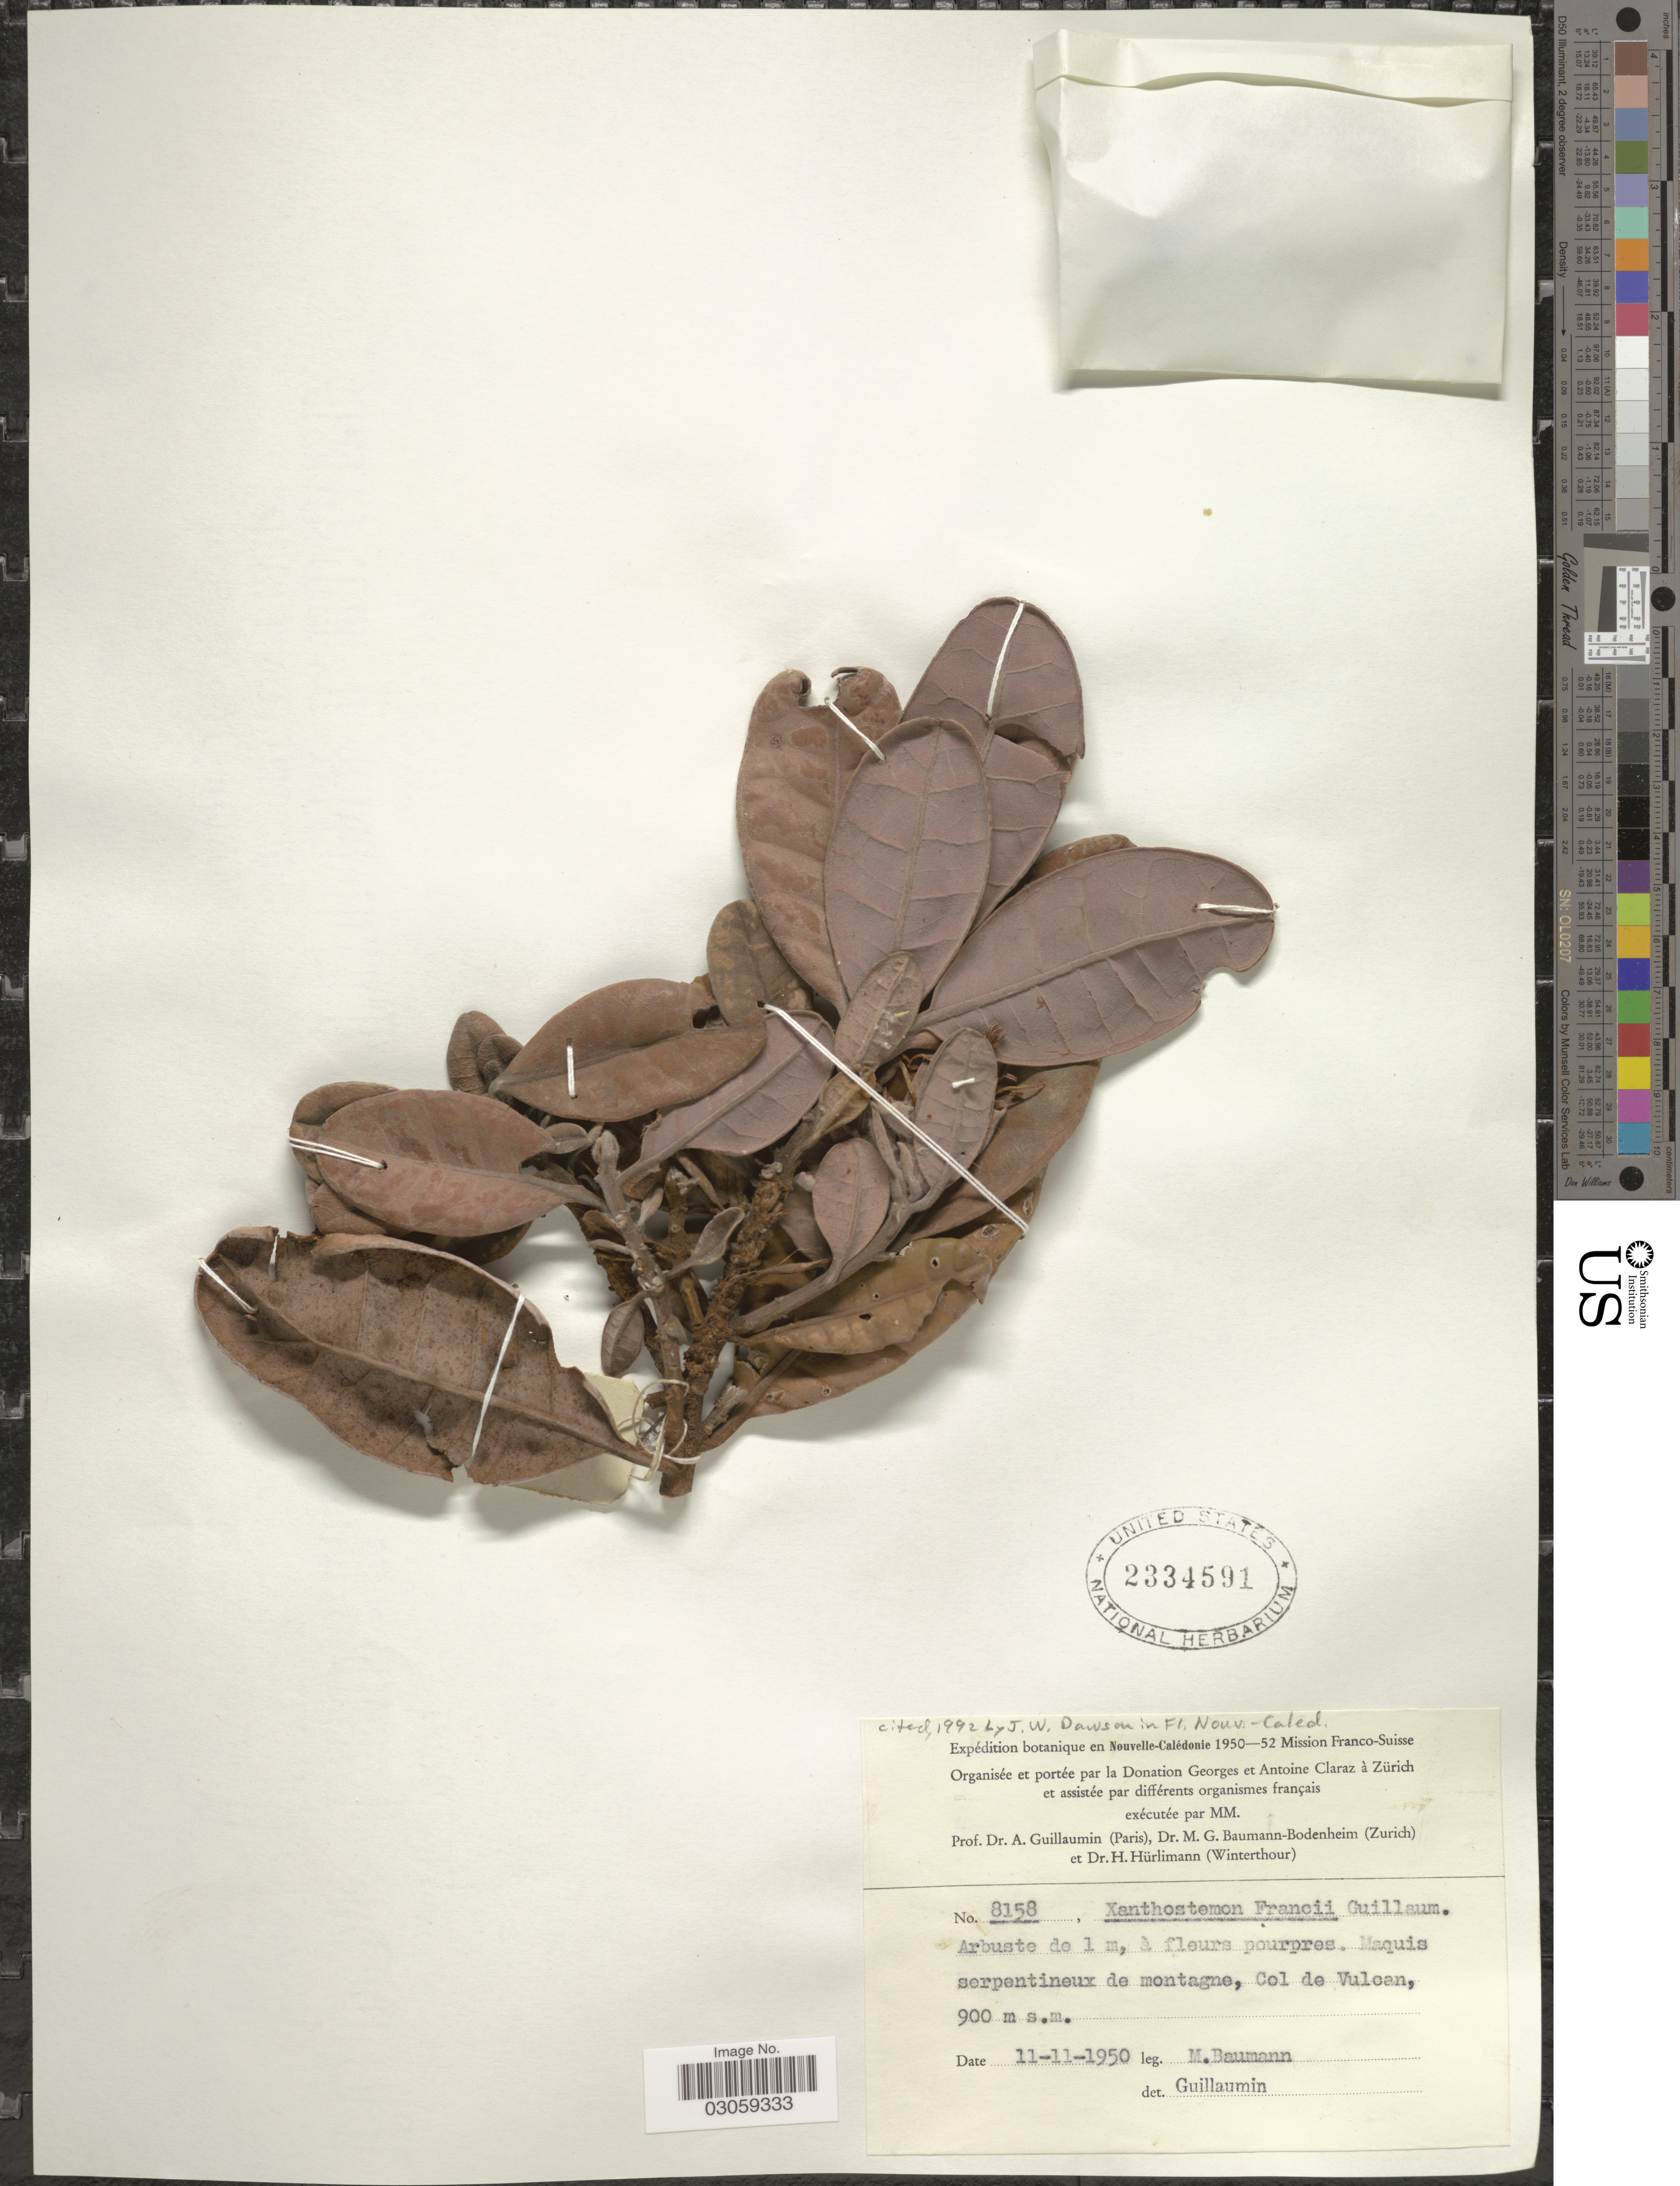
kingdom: Plantae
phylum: Tracheophyta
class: Magnoliopsida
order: Myrtales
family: Myrtaceae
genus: Xanthostemon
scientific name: Xanthostemon francii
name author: Guillaumin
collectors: M. Baumann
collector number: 8158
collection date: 1950-11-11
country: New Caledonia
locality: En Nouvelle-Calédonie. Maquis serpentineux de montagne, Col de Vulcan.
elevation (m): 900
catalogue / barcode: US 2334591